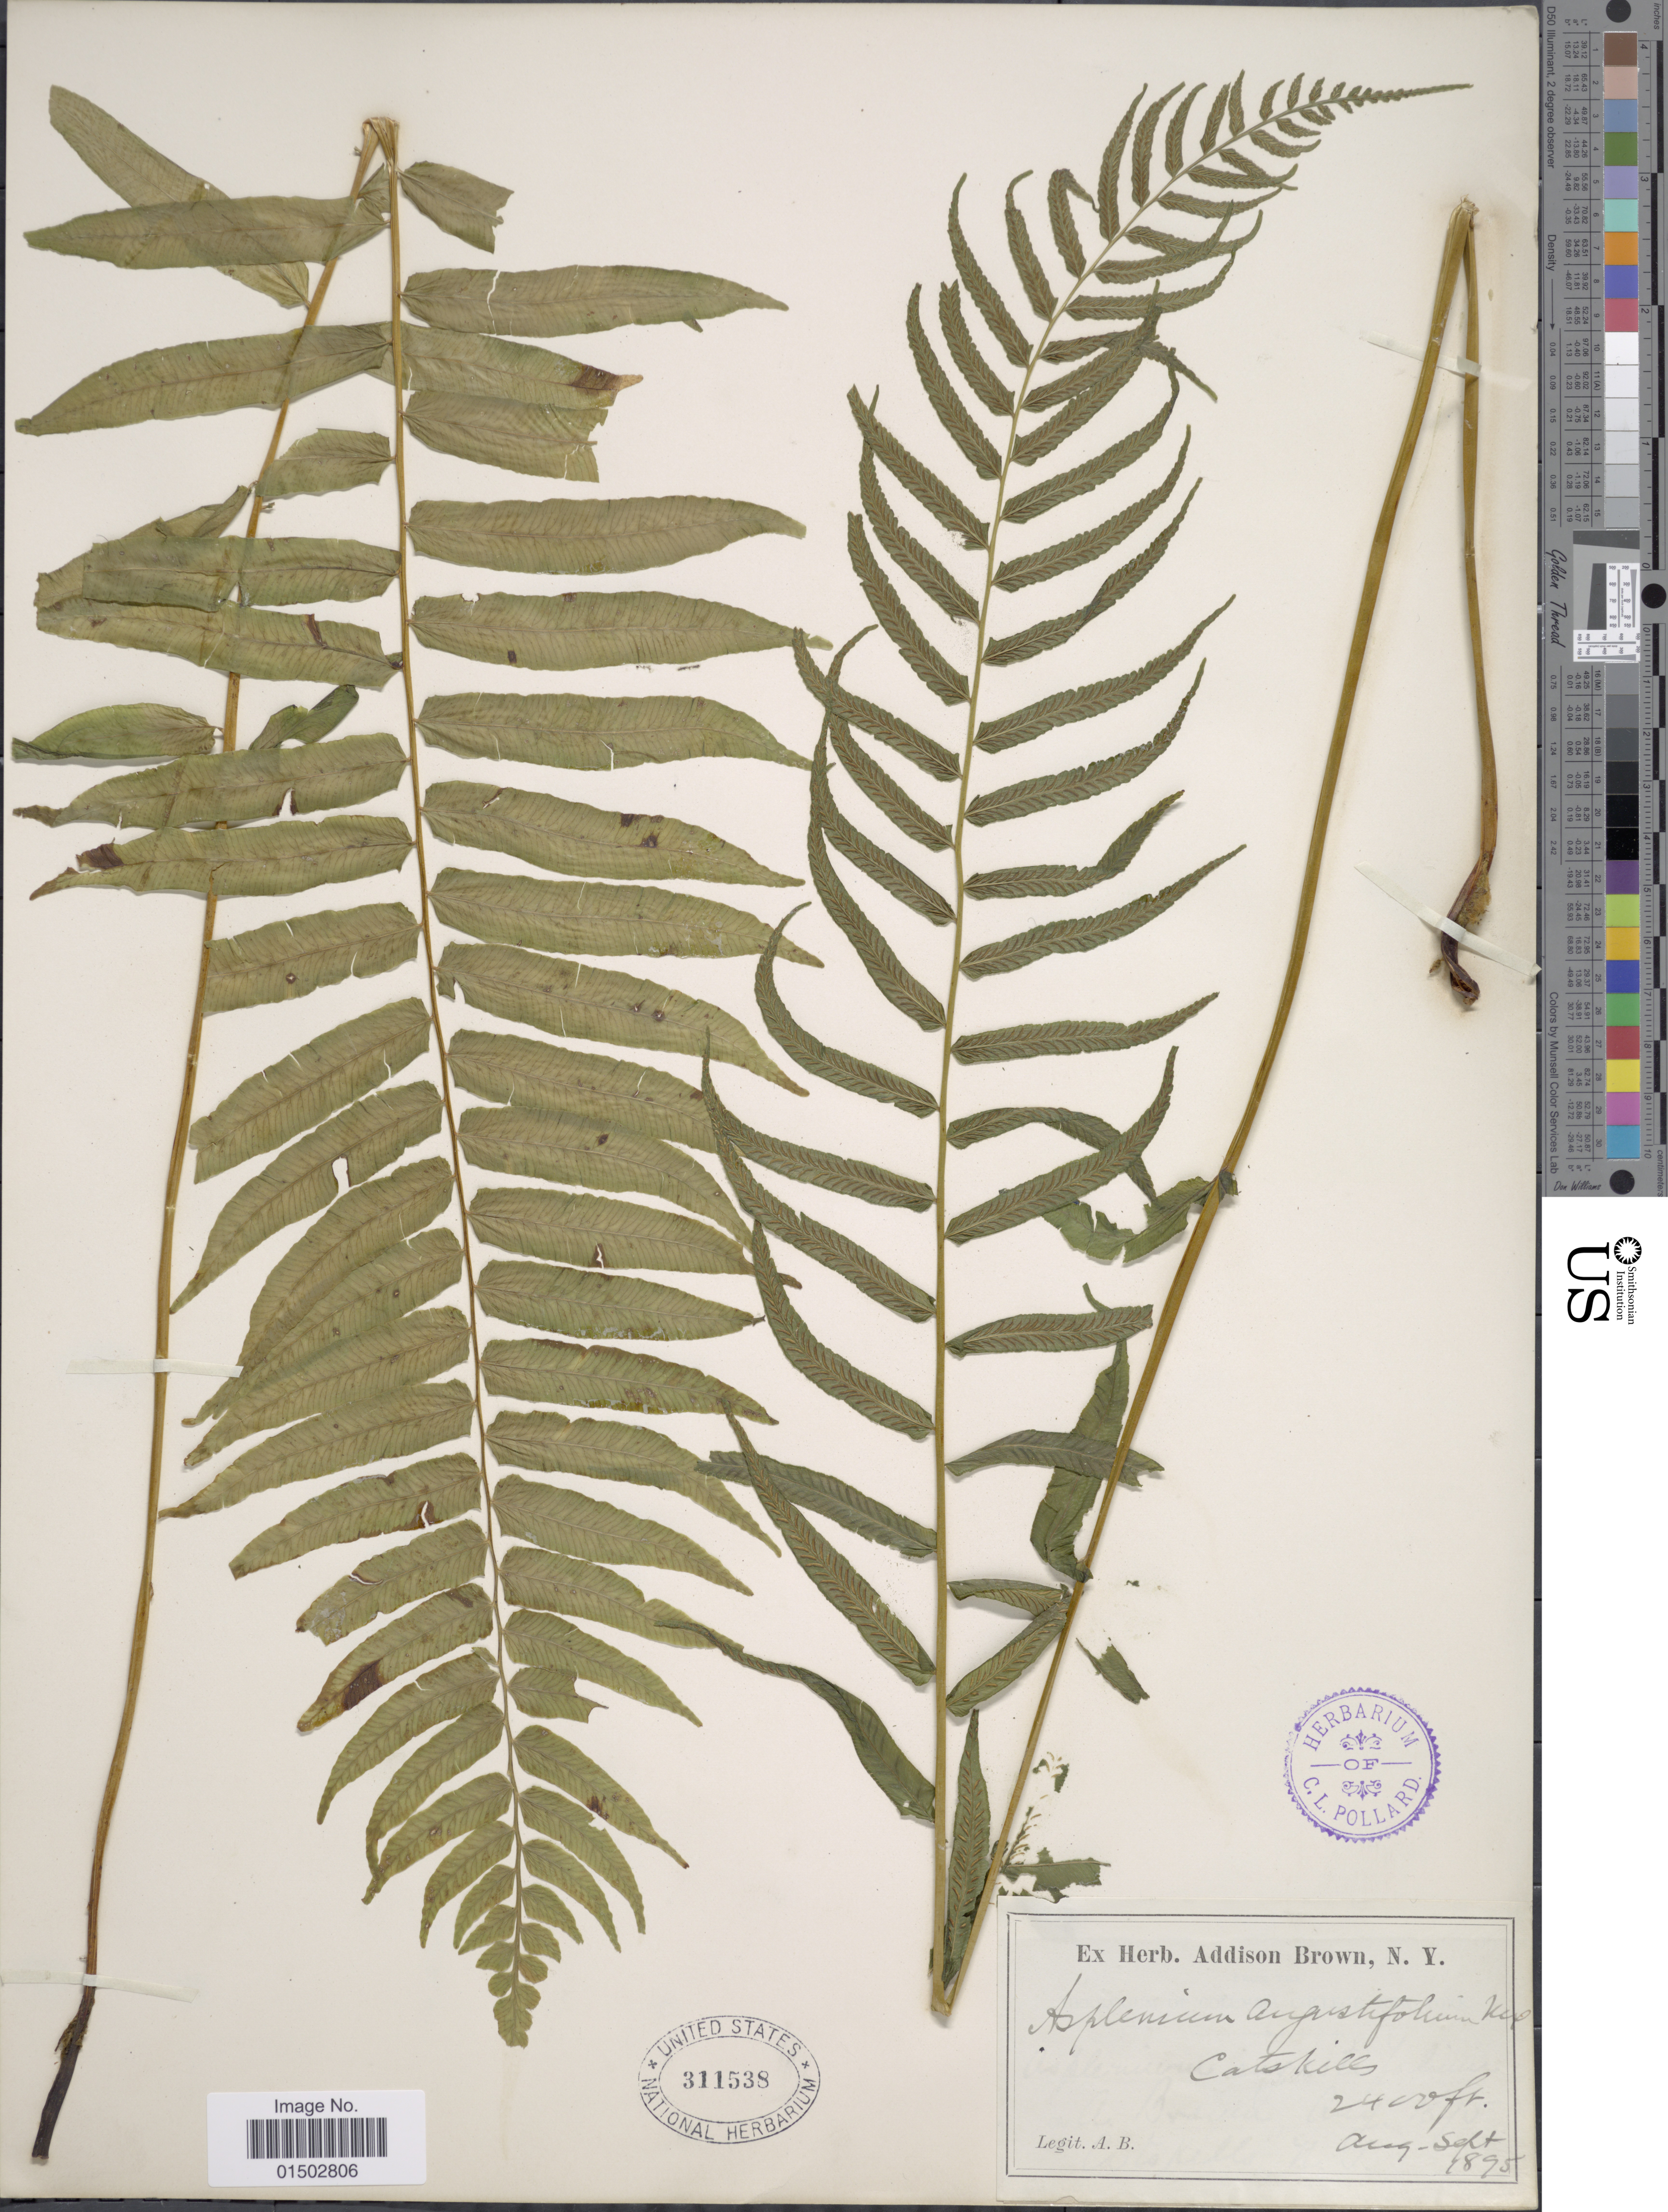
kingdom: Plantae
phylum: Tracheophyta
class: Polypodiopsida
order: Polypodiales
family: Diplaziopsidaceae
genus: Homalosorus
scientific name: Homalosorus pycnocarpos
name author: (Spreng.) Pic. Serm.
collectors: A. Brown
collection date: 1895-08/1895-09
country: United States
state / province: New York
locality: Catskills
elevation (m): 732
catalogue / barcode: US 311538